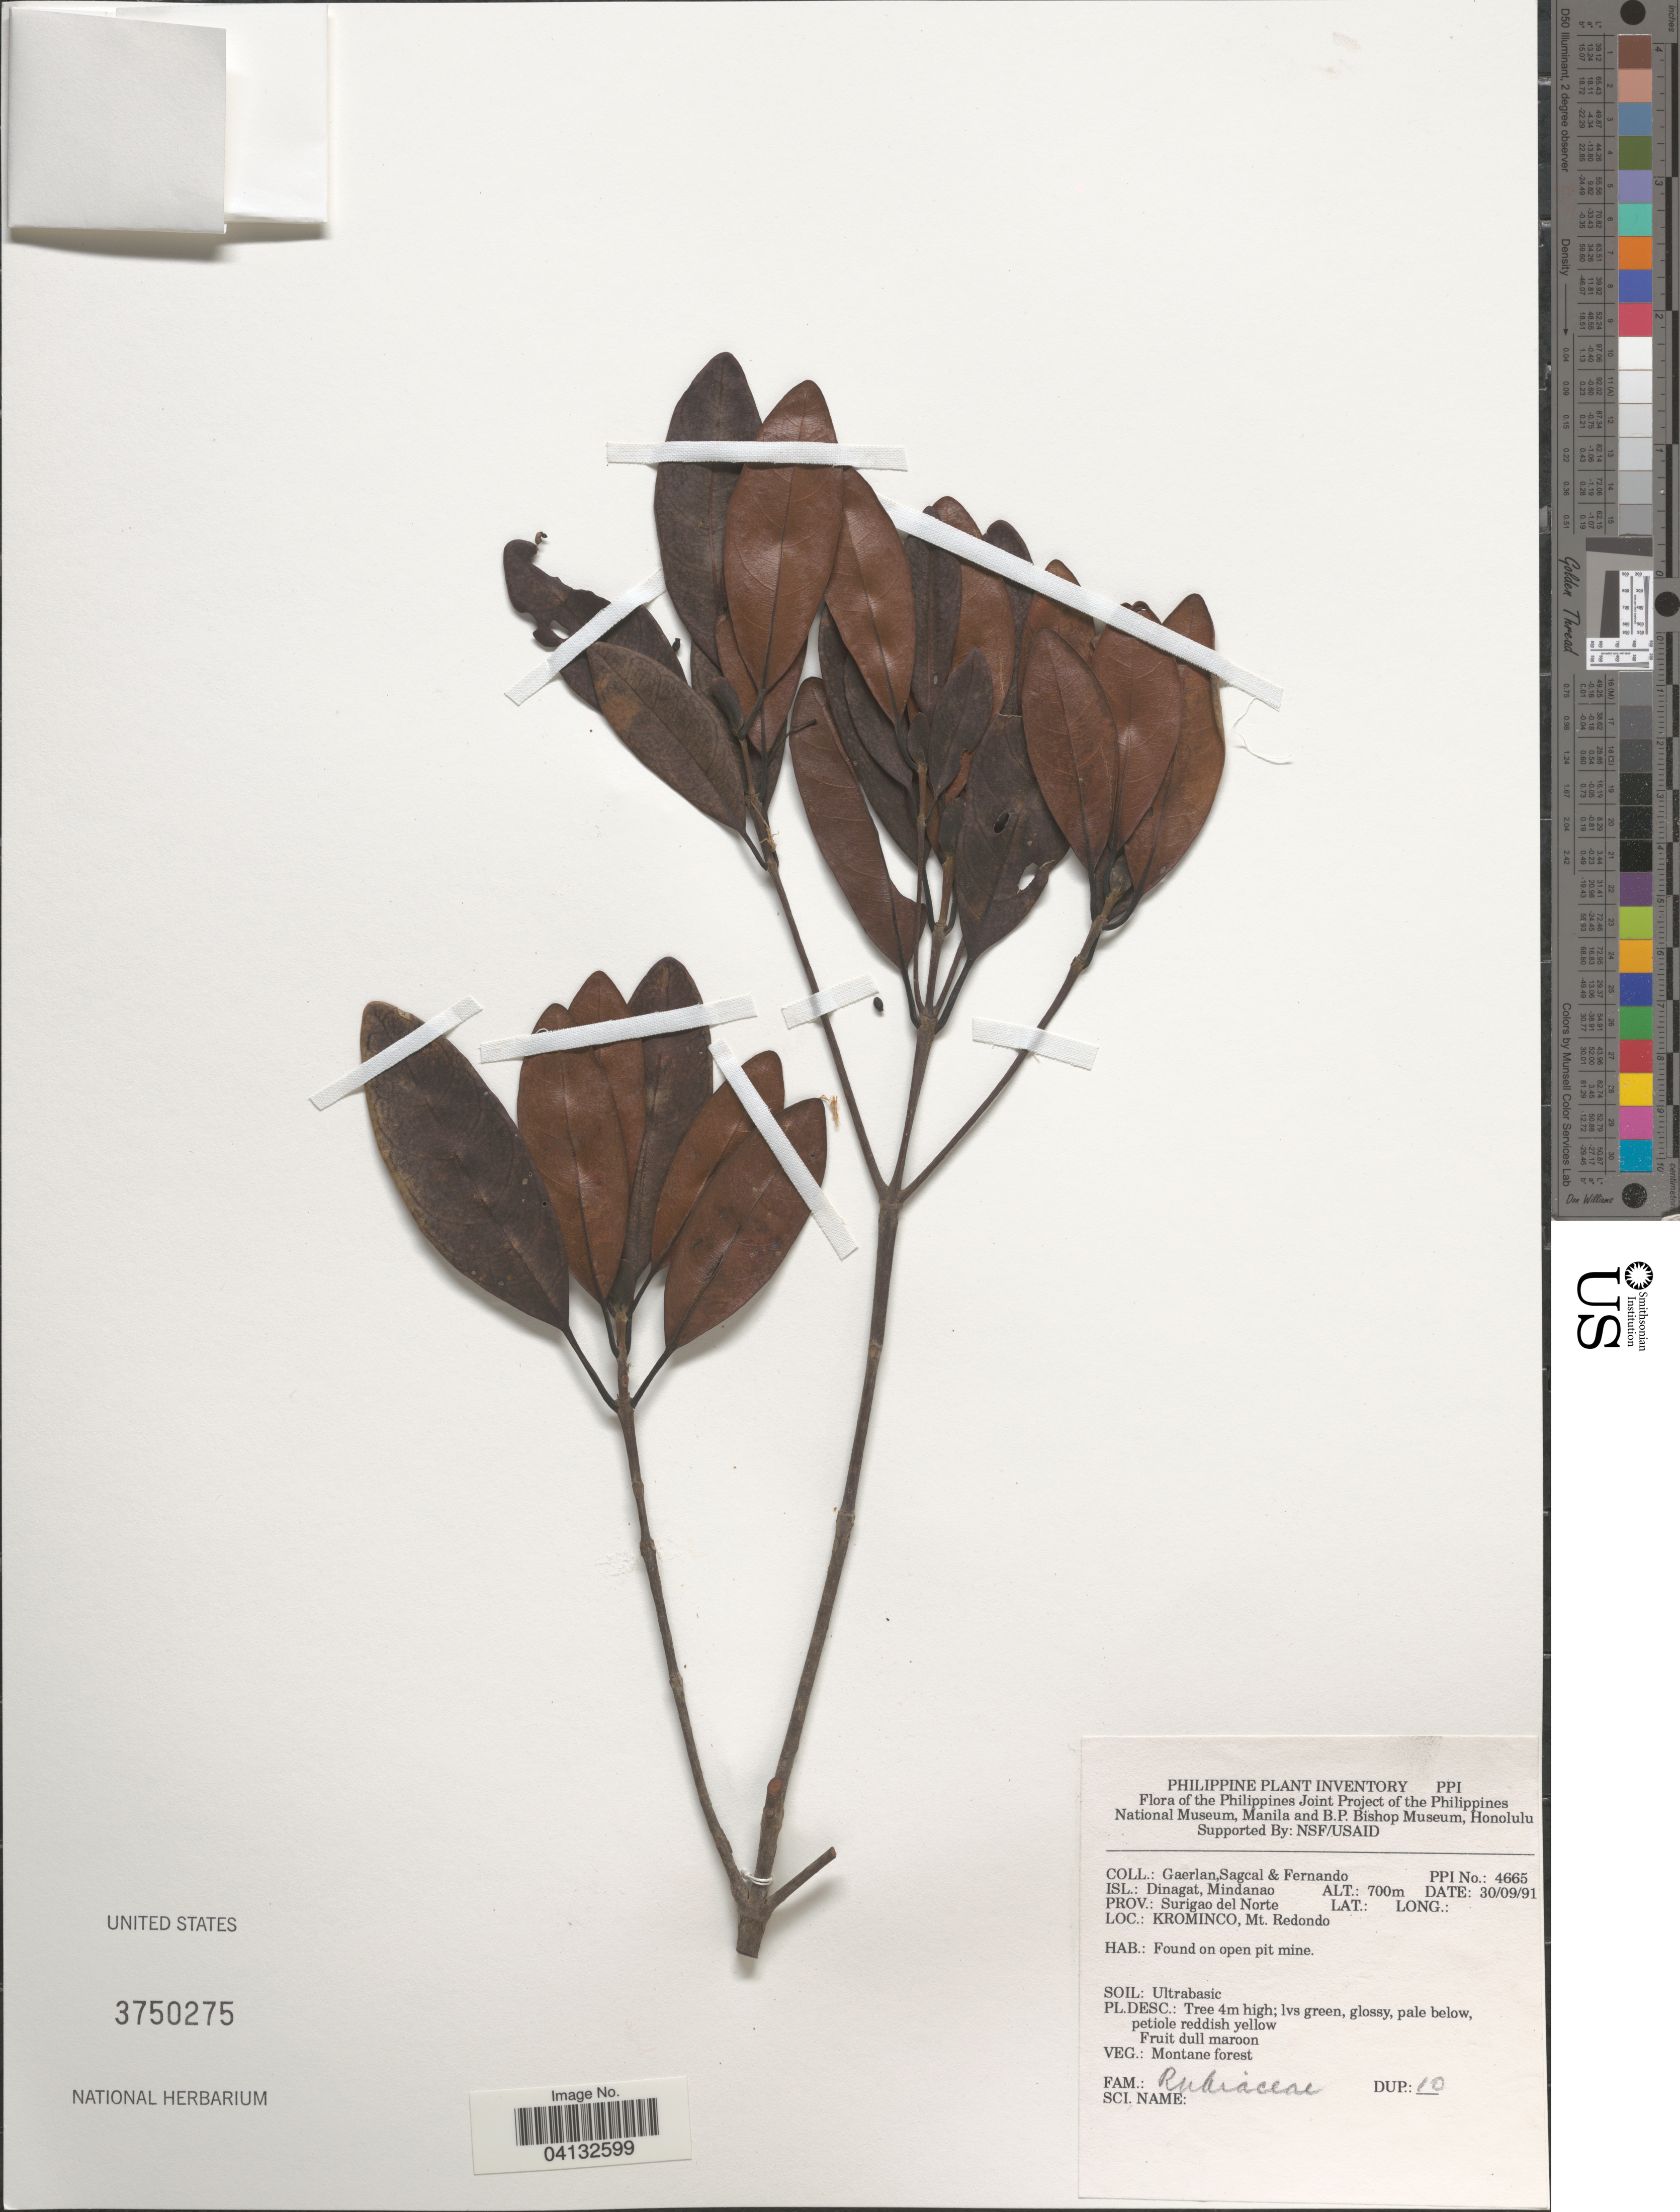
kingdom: Plantae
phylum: Tracheophyta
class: Magnoliopsida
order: Gentianales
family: Rubiaceae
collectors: Gaerlan, E. Sagcal & -- Fernando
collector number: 4665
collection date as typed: Transcribed d/m/y: 30/9/91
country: Philippines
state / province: Caraga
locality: Isl.: Dinagat, Mindanao. Prov.: Surigao del Norte. Krominco, Mt. Redondo.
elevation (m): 700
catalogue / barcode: US 3750275